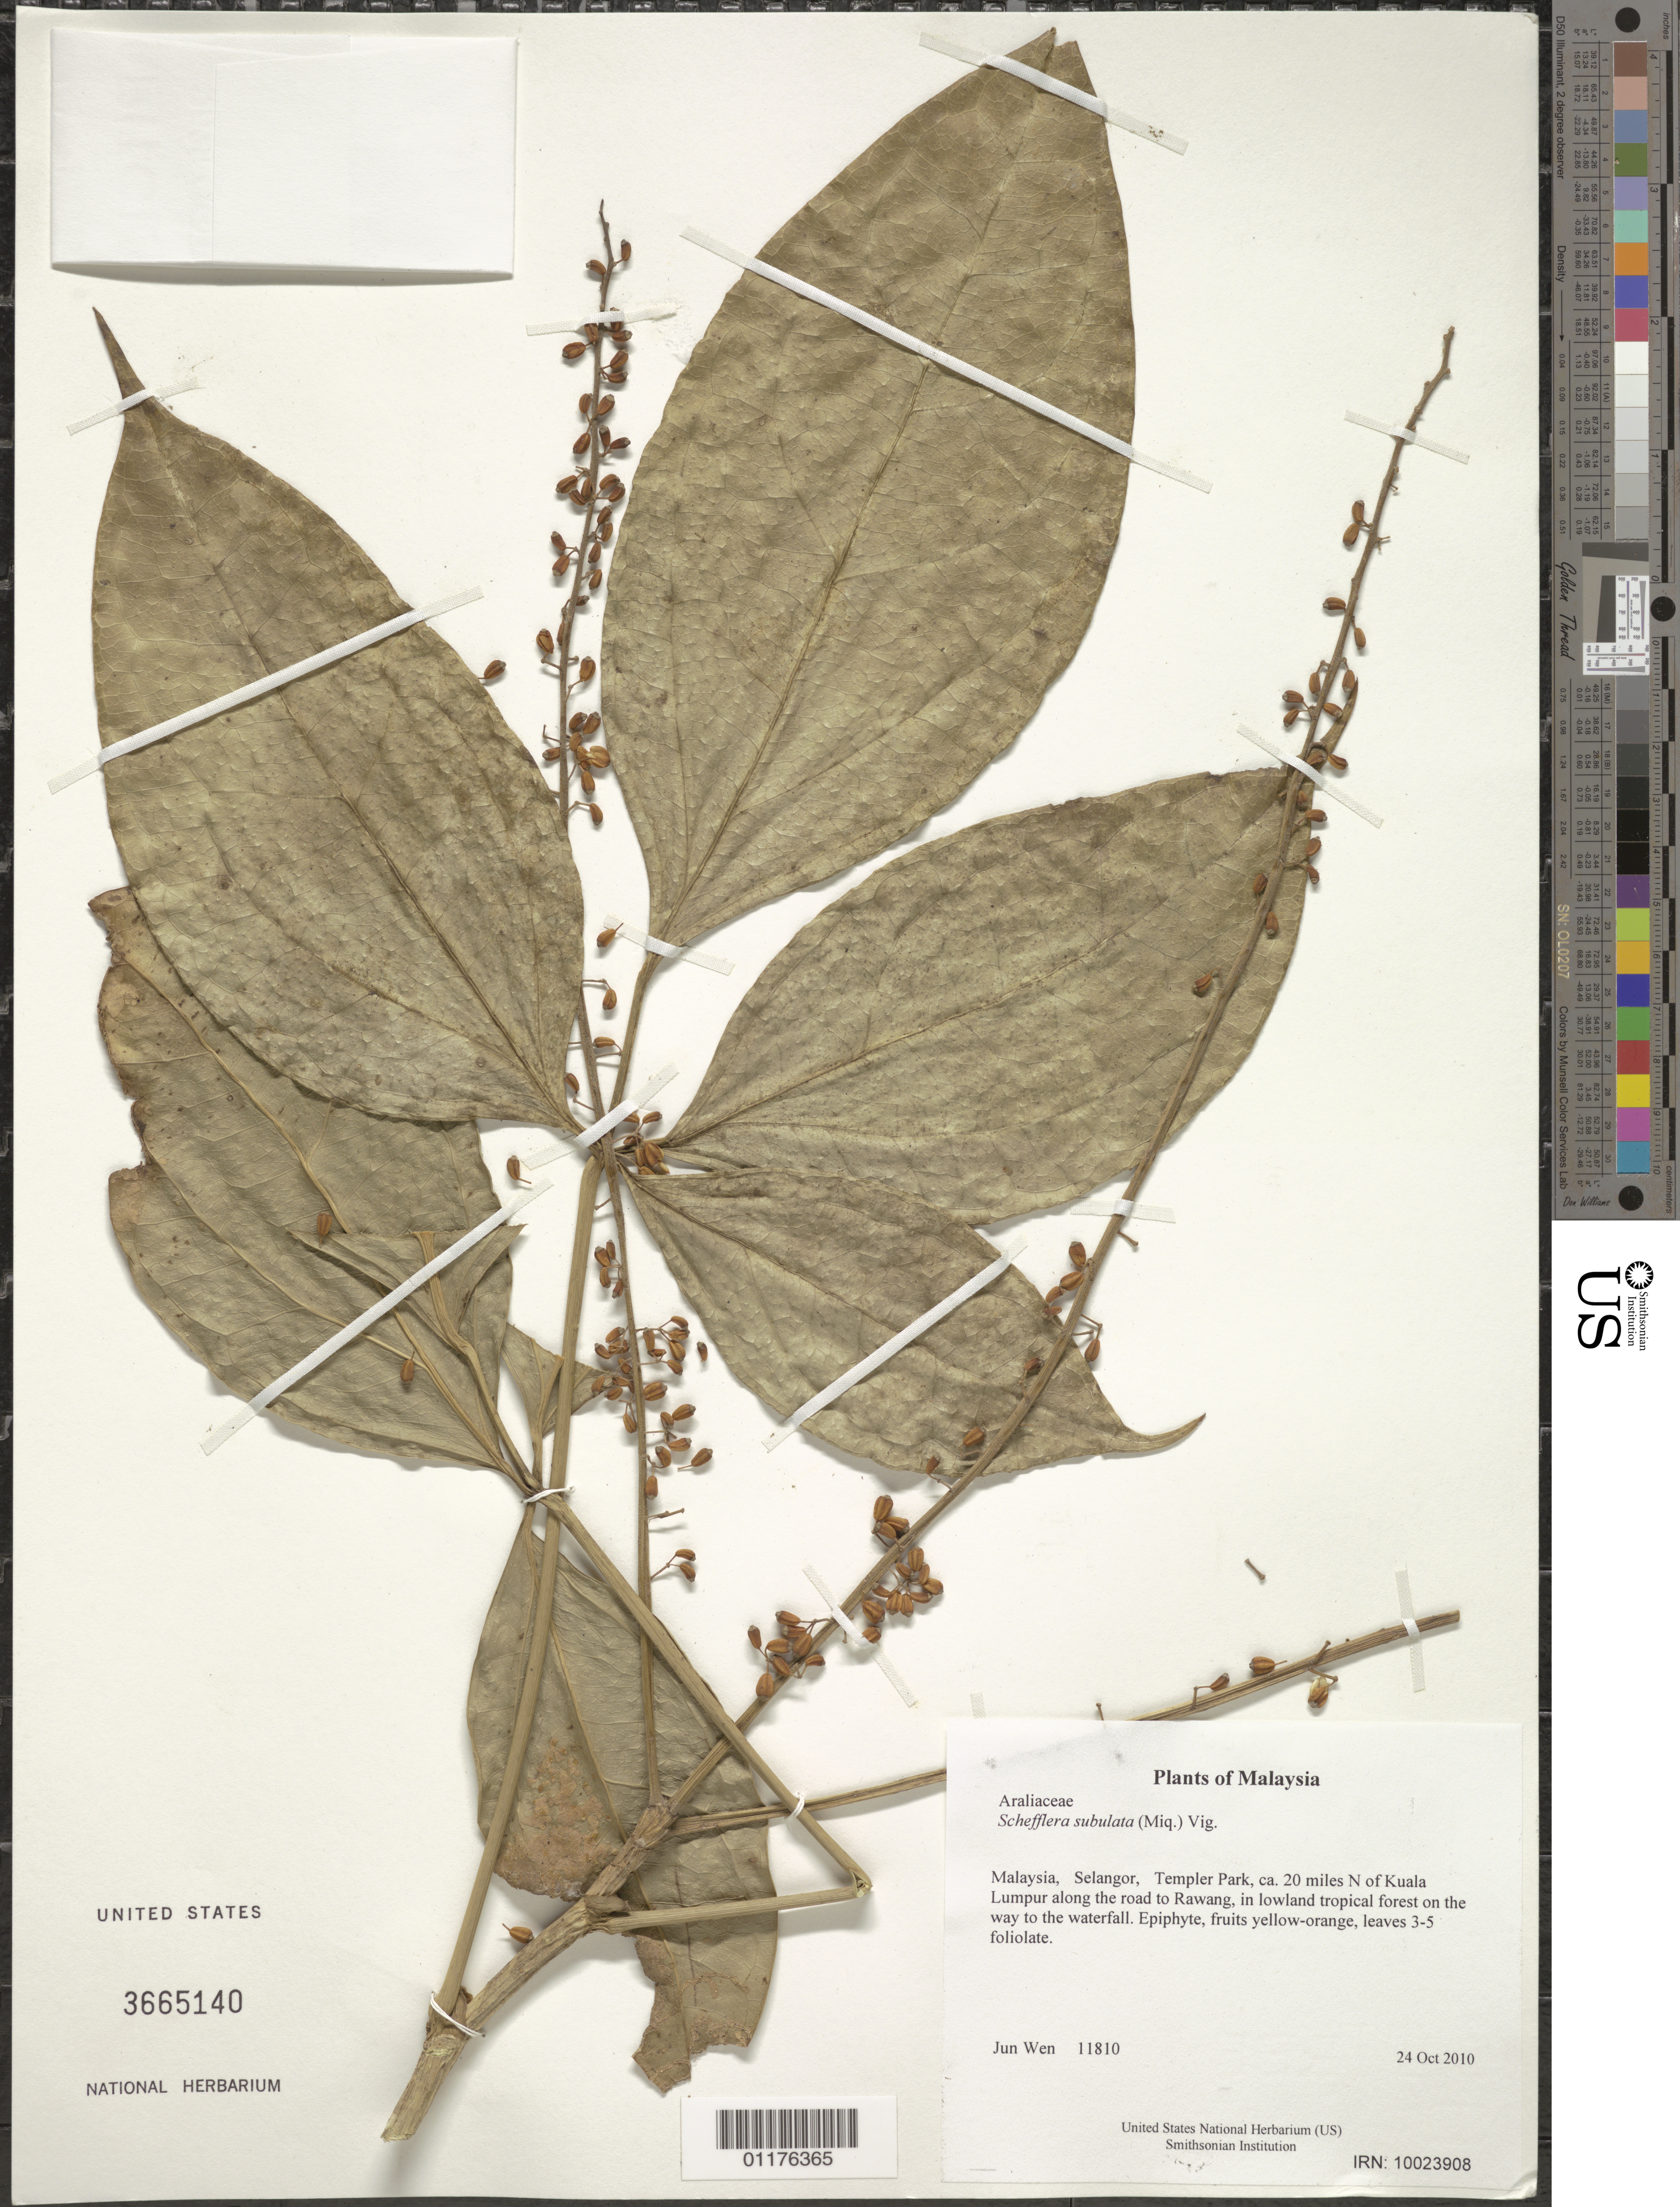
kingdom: Plantae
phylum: Tracheophyta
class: Magnoliopsida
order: Apiales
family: Araliaceae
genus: Heptapleurum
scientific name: Heptapleurum oxyphyllum var. oxyphyllum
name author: (Miq.) Seem.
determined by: Wagner, W. L., (BOT), Smithsonian Institution - National Museum of Natural History (UNITED STATES)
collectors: J. Wen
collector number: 11810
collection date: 2010-10-24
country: Malaysia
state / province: Selangor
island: Borneo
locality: Templer Park, ca. 20 miles N of Kuala Lumpur along the road to Rawang, in lowland tropical forest on the way to the waterfall.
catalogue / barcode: US 3665140